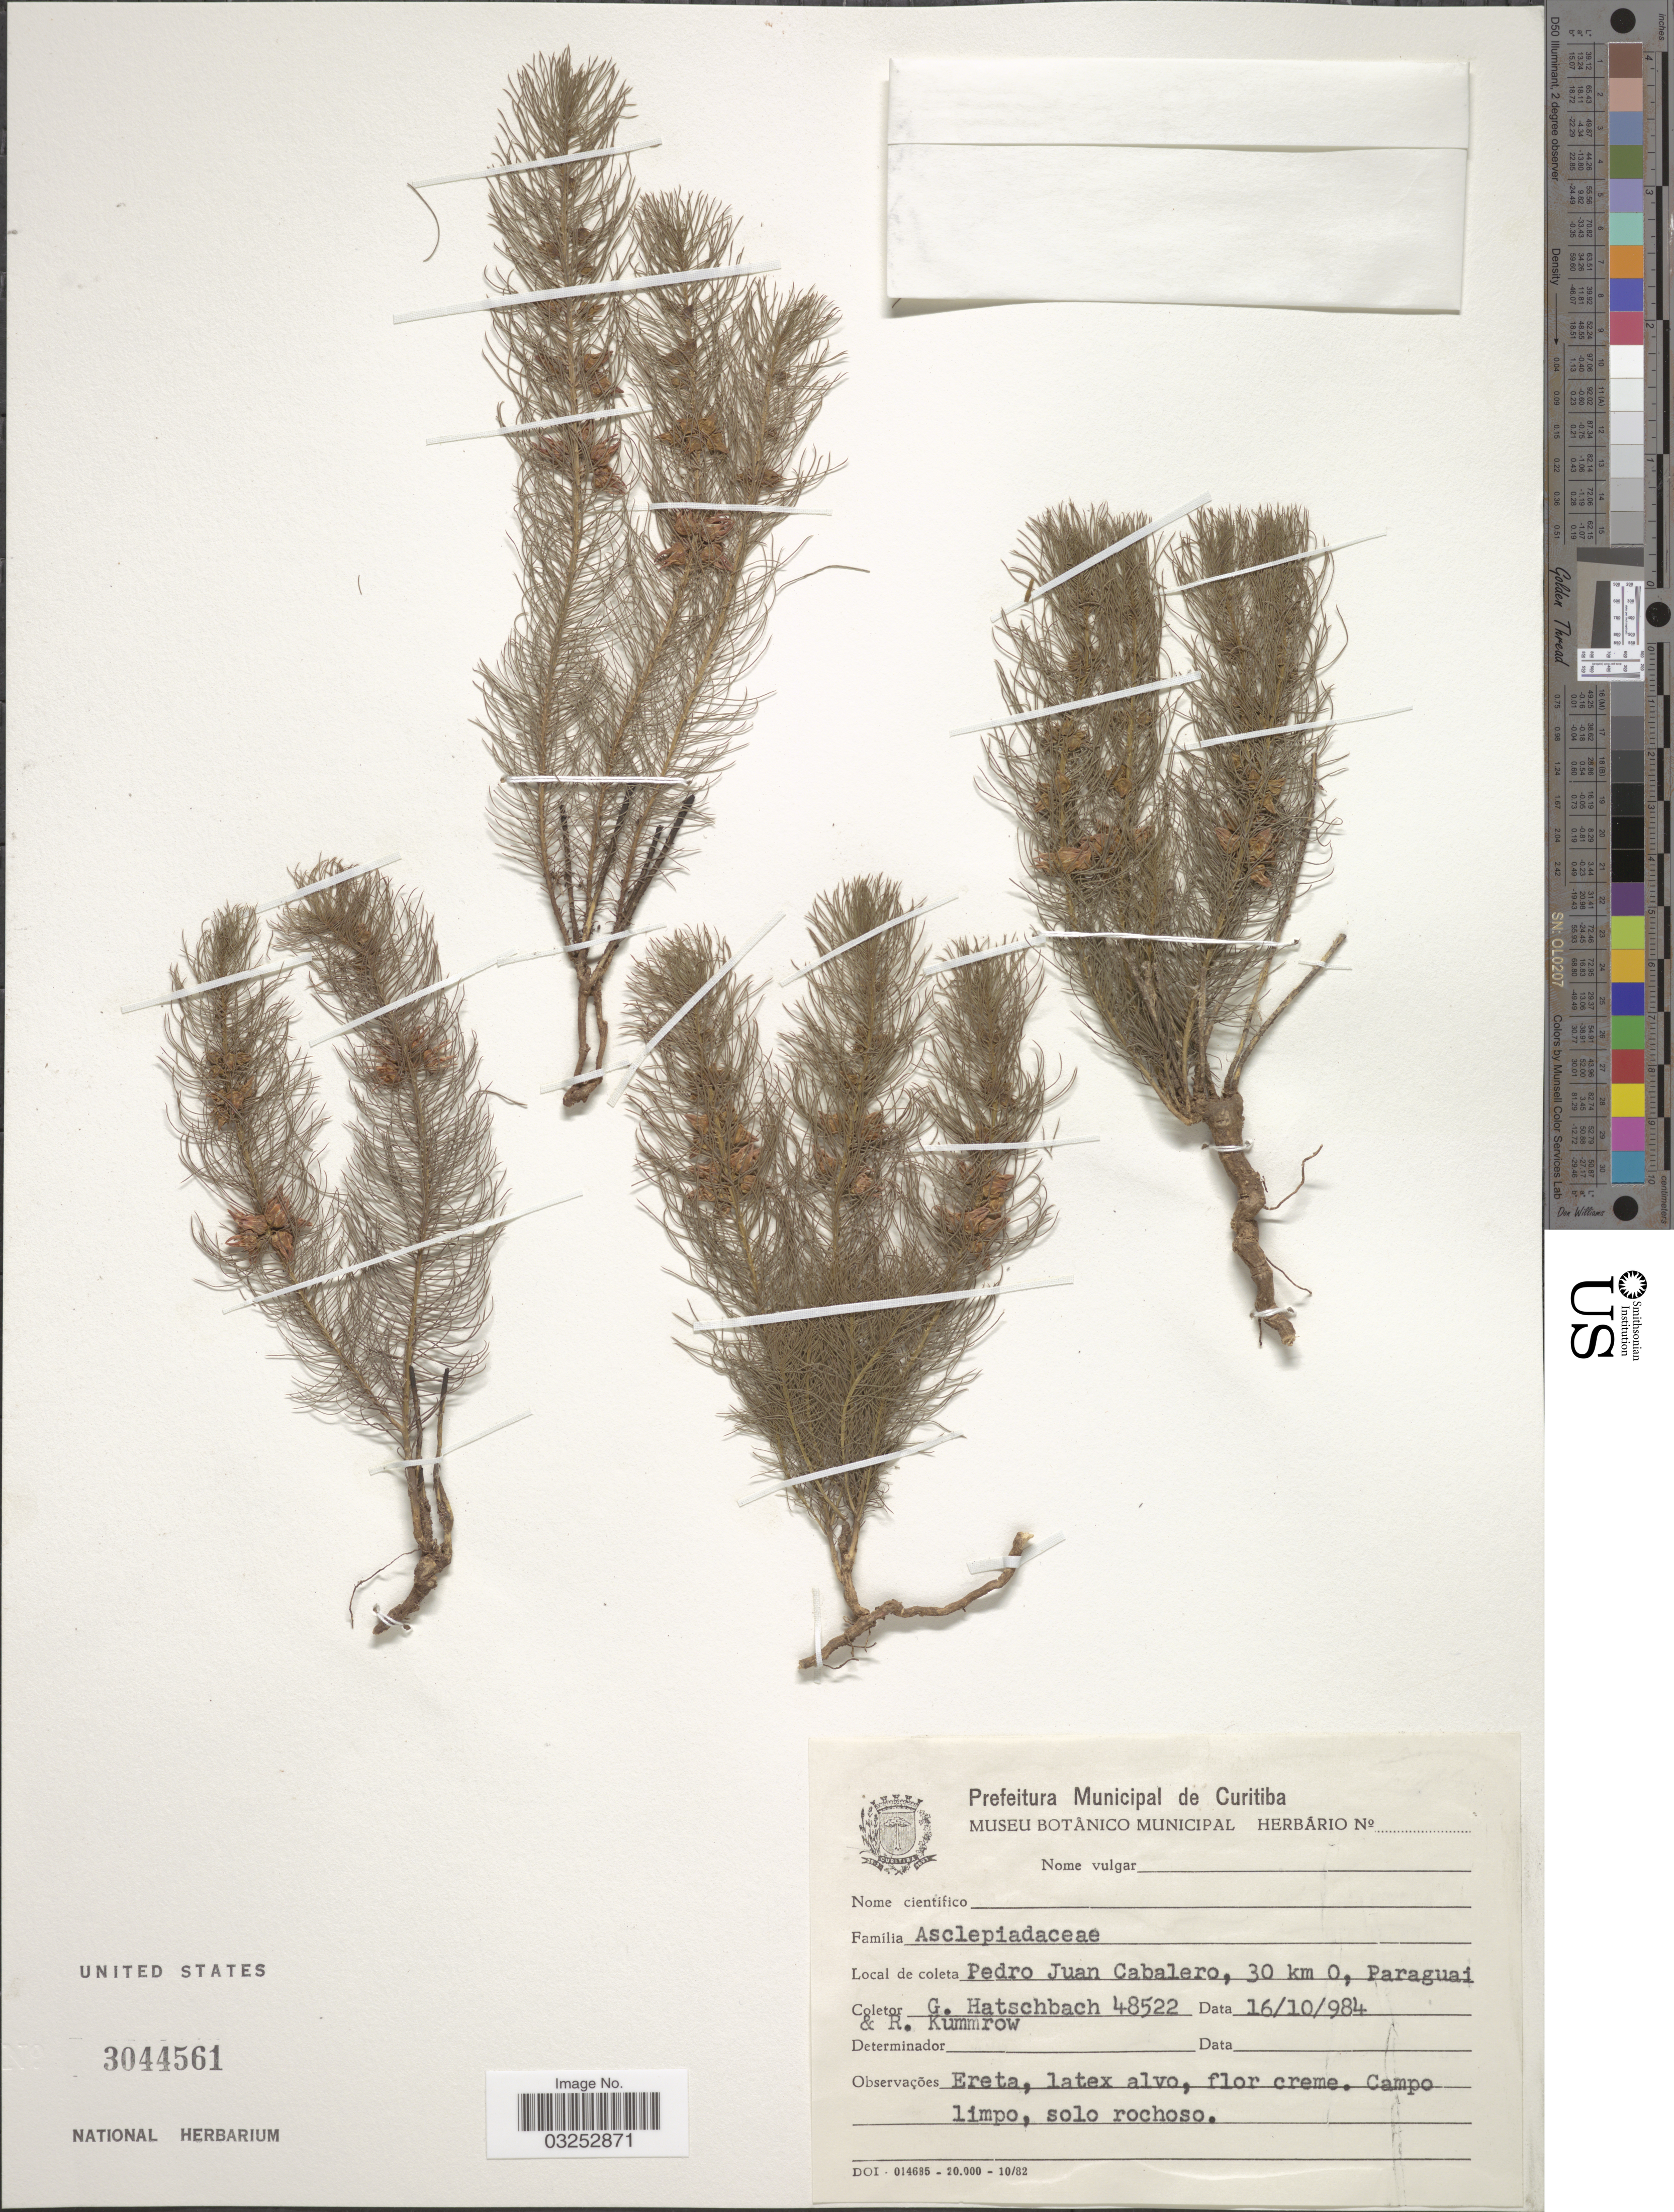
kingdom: Plantae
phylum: Tracheophyta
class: Magnoliopsida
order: Gentianales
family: Apocynaceae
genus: Hemipogon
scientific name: Hemipogon sp.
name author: Decne.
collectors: G. Hatschbach & R. Kummrow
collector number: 48522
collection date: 1984-10-16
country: Paraguay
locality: Pedro Juan Cabalero, 30 km O, Paraguai.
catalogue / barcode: US 3044561